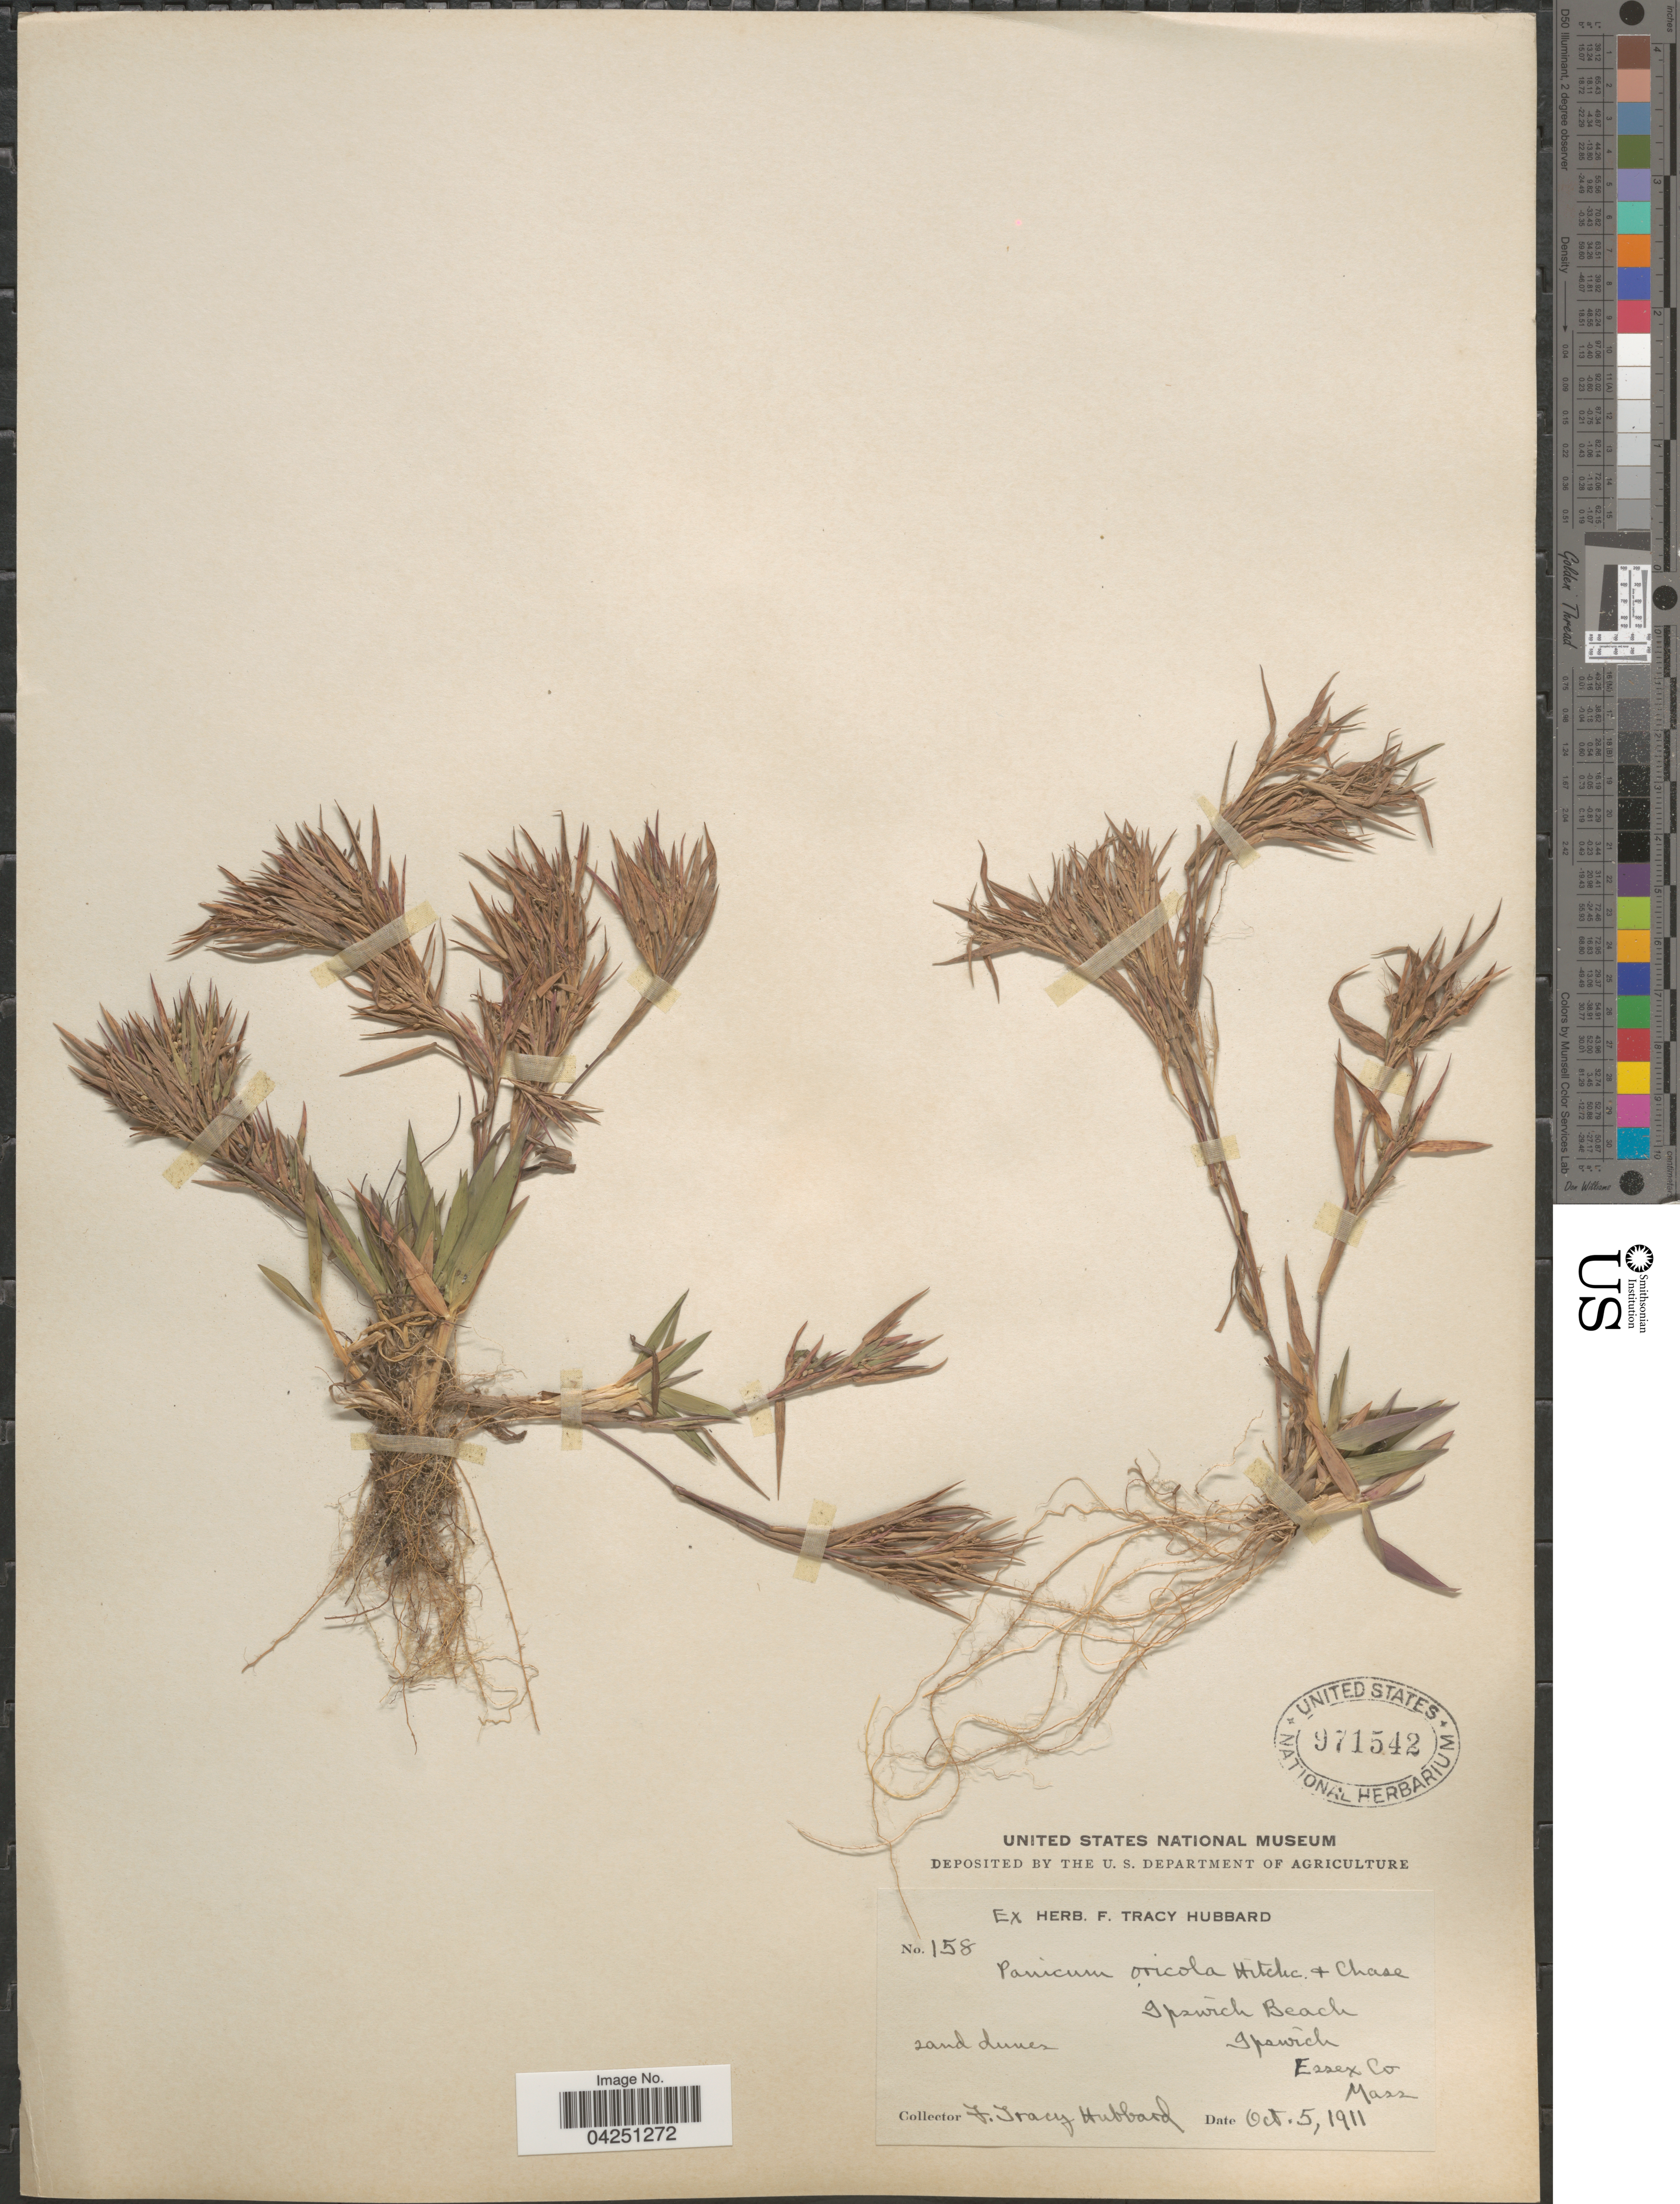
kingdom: Plantae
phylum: Tracheophyta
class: Liliopsida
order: Poales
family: Poaceae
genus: Dichanthelium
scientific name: Dichanthelium acuminatum var. acuminatum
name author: (Sw.) Gould & C.A. Clark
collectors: F. T. Hubbard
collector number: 158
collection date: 1911-10-05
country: United States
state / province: Massachusetts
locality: Ipswick Beach. Ipswick. Essex Co.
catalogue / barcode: US 971542